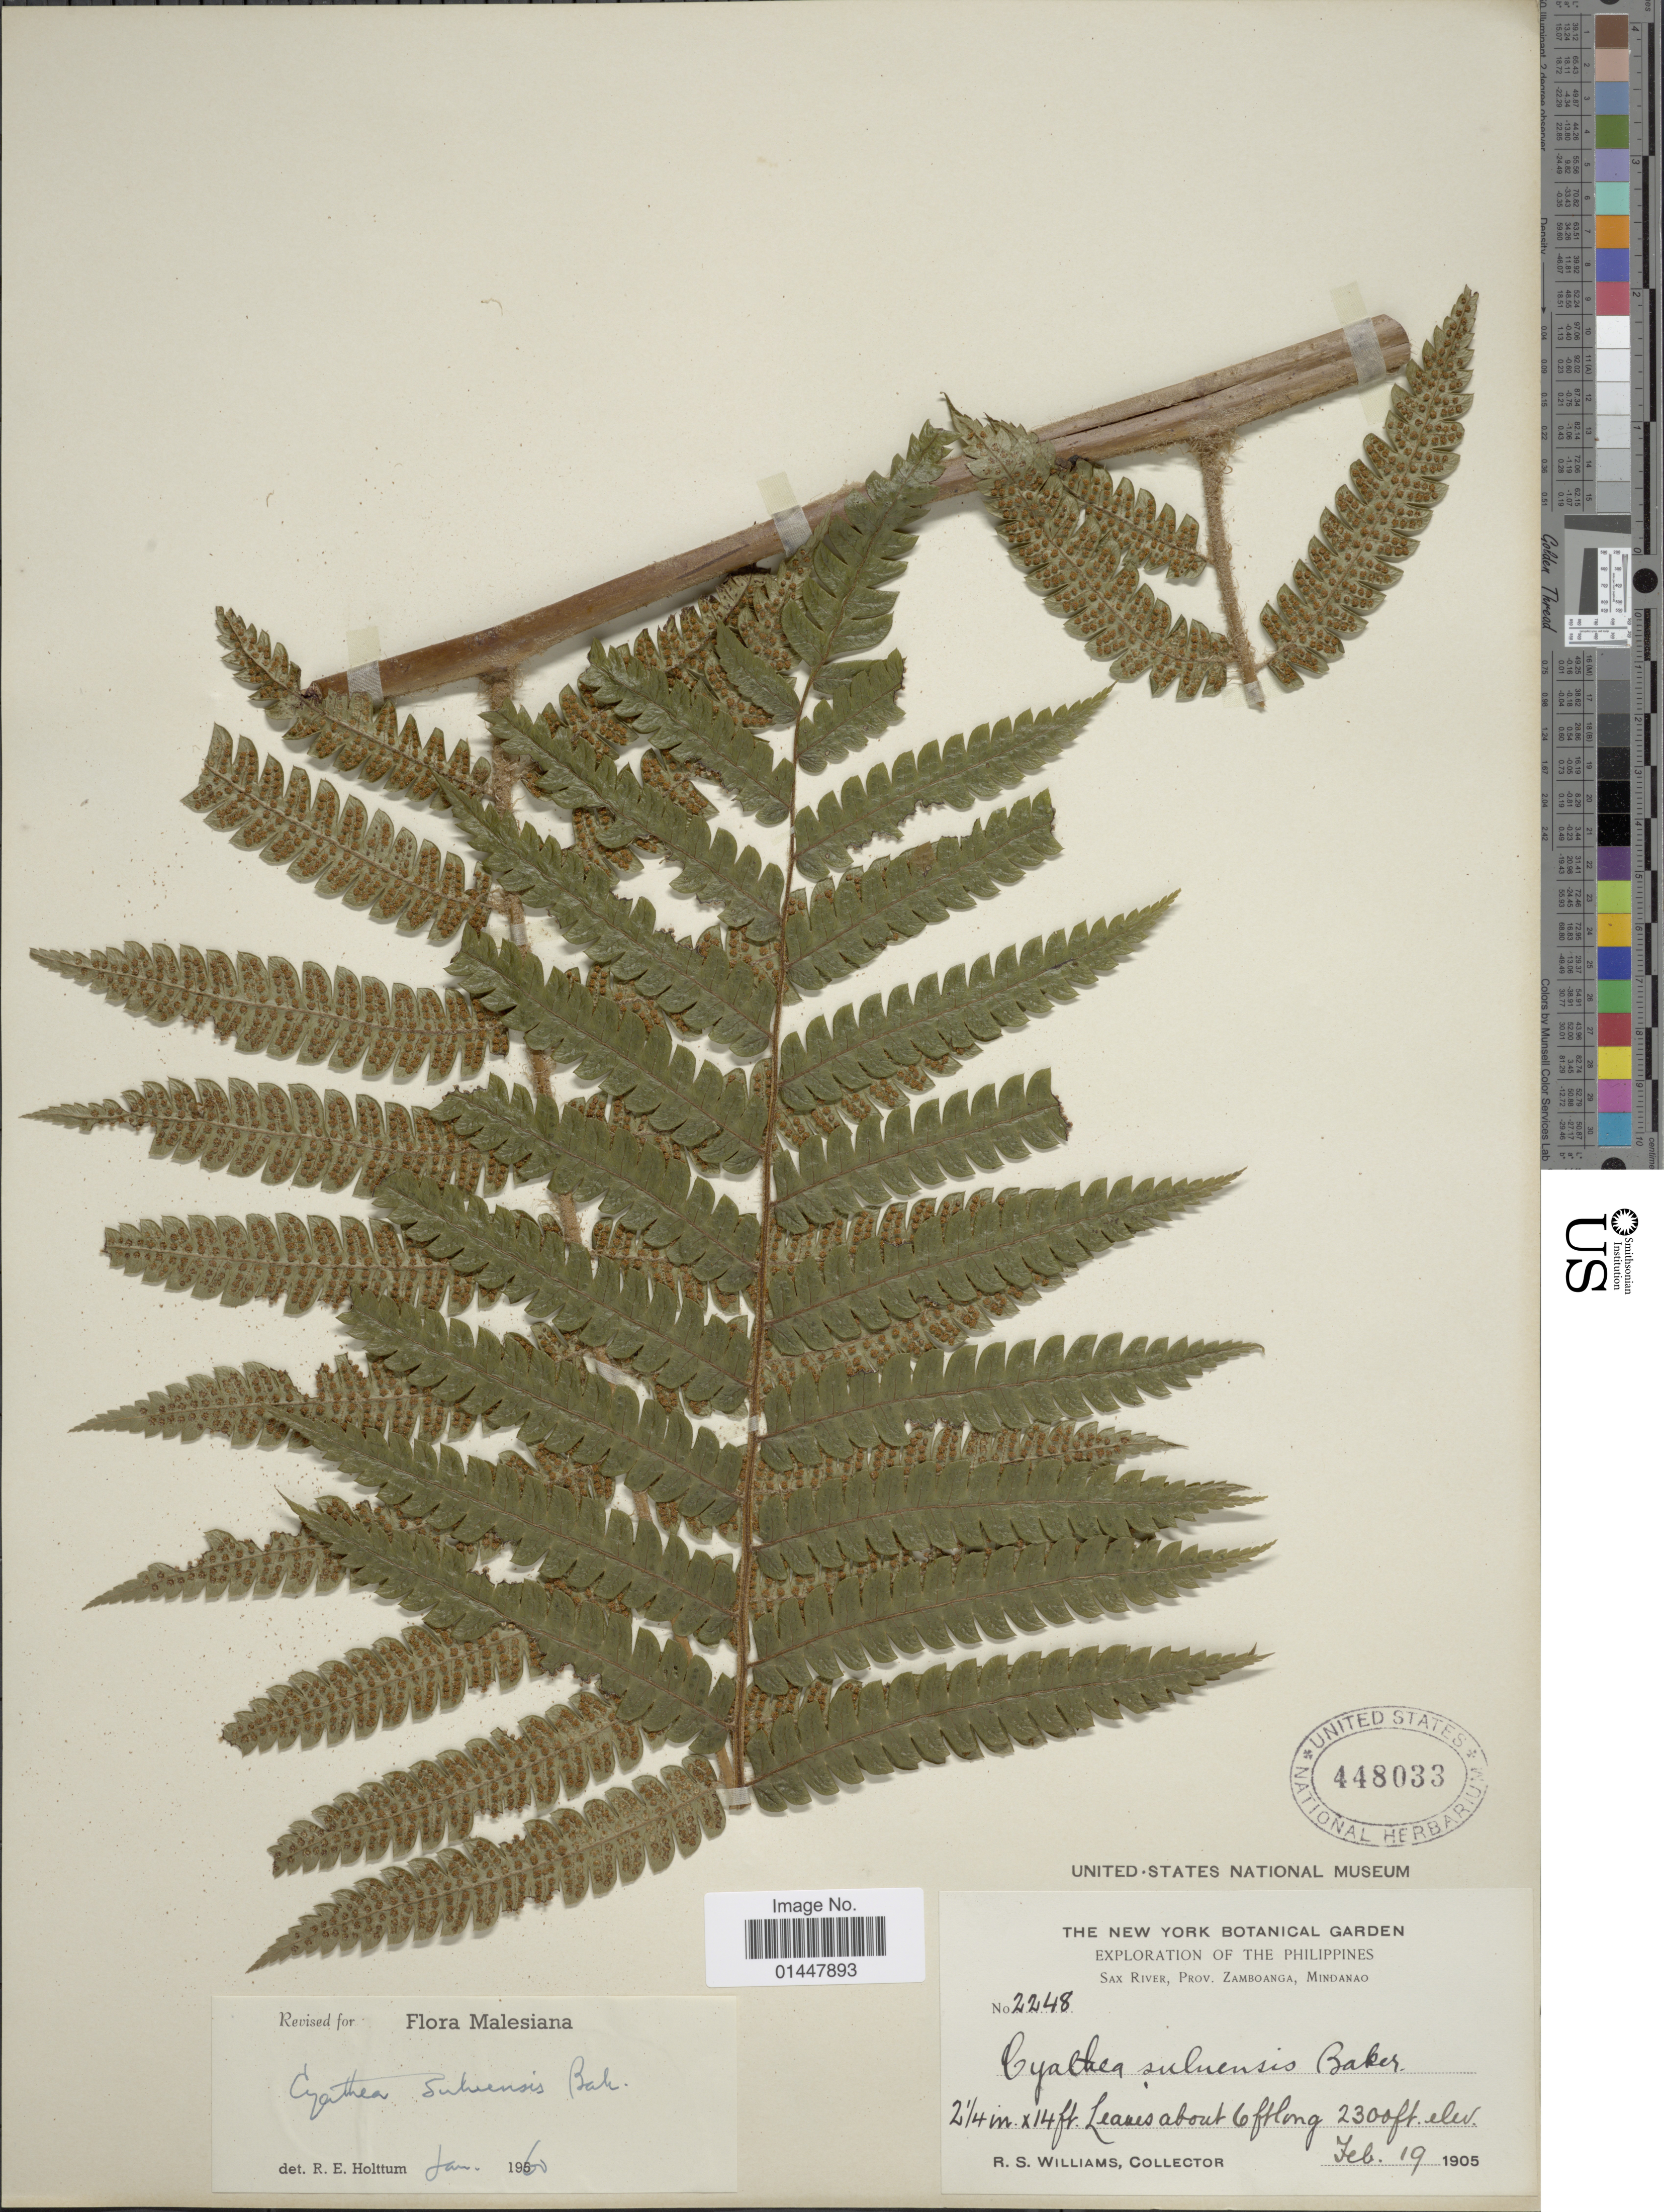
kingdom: Plantae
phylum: Tracheophyta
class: Polypodiopsida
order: Cyatheales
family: Cyatheaceae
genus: Sphaeropteris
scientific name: Sphaeropteris suluensis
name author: (Baker) R.M. Tryon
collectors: R. S. Williams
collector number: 2248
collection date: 1905-02-19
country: Philippines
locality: Sax River, Prov. Zamboanga, Mindanao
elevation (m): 701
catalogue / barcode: US 448033